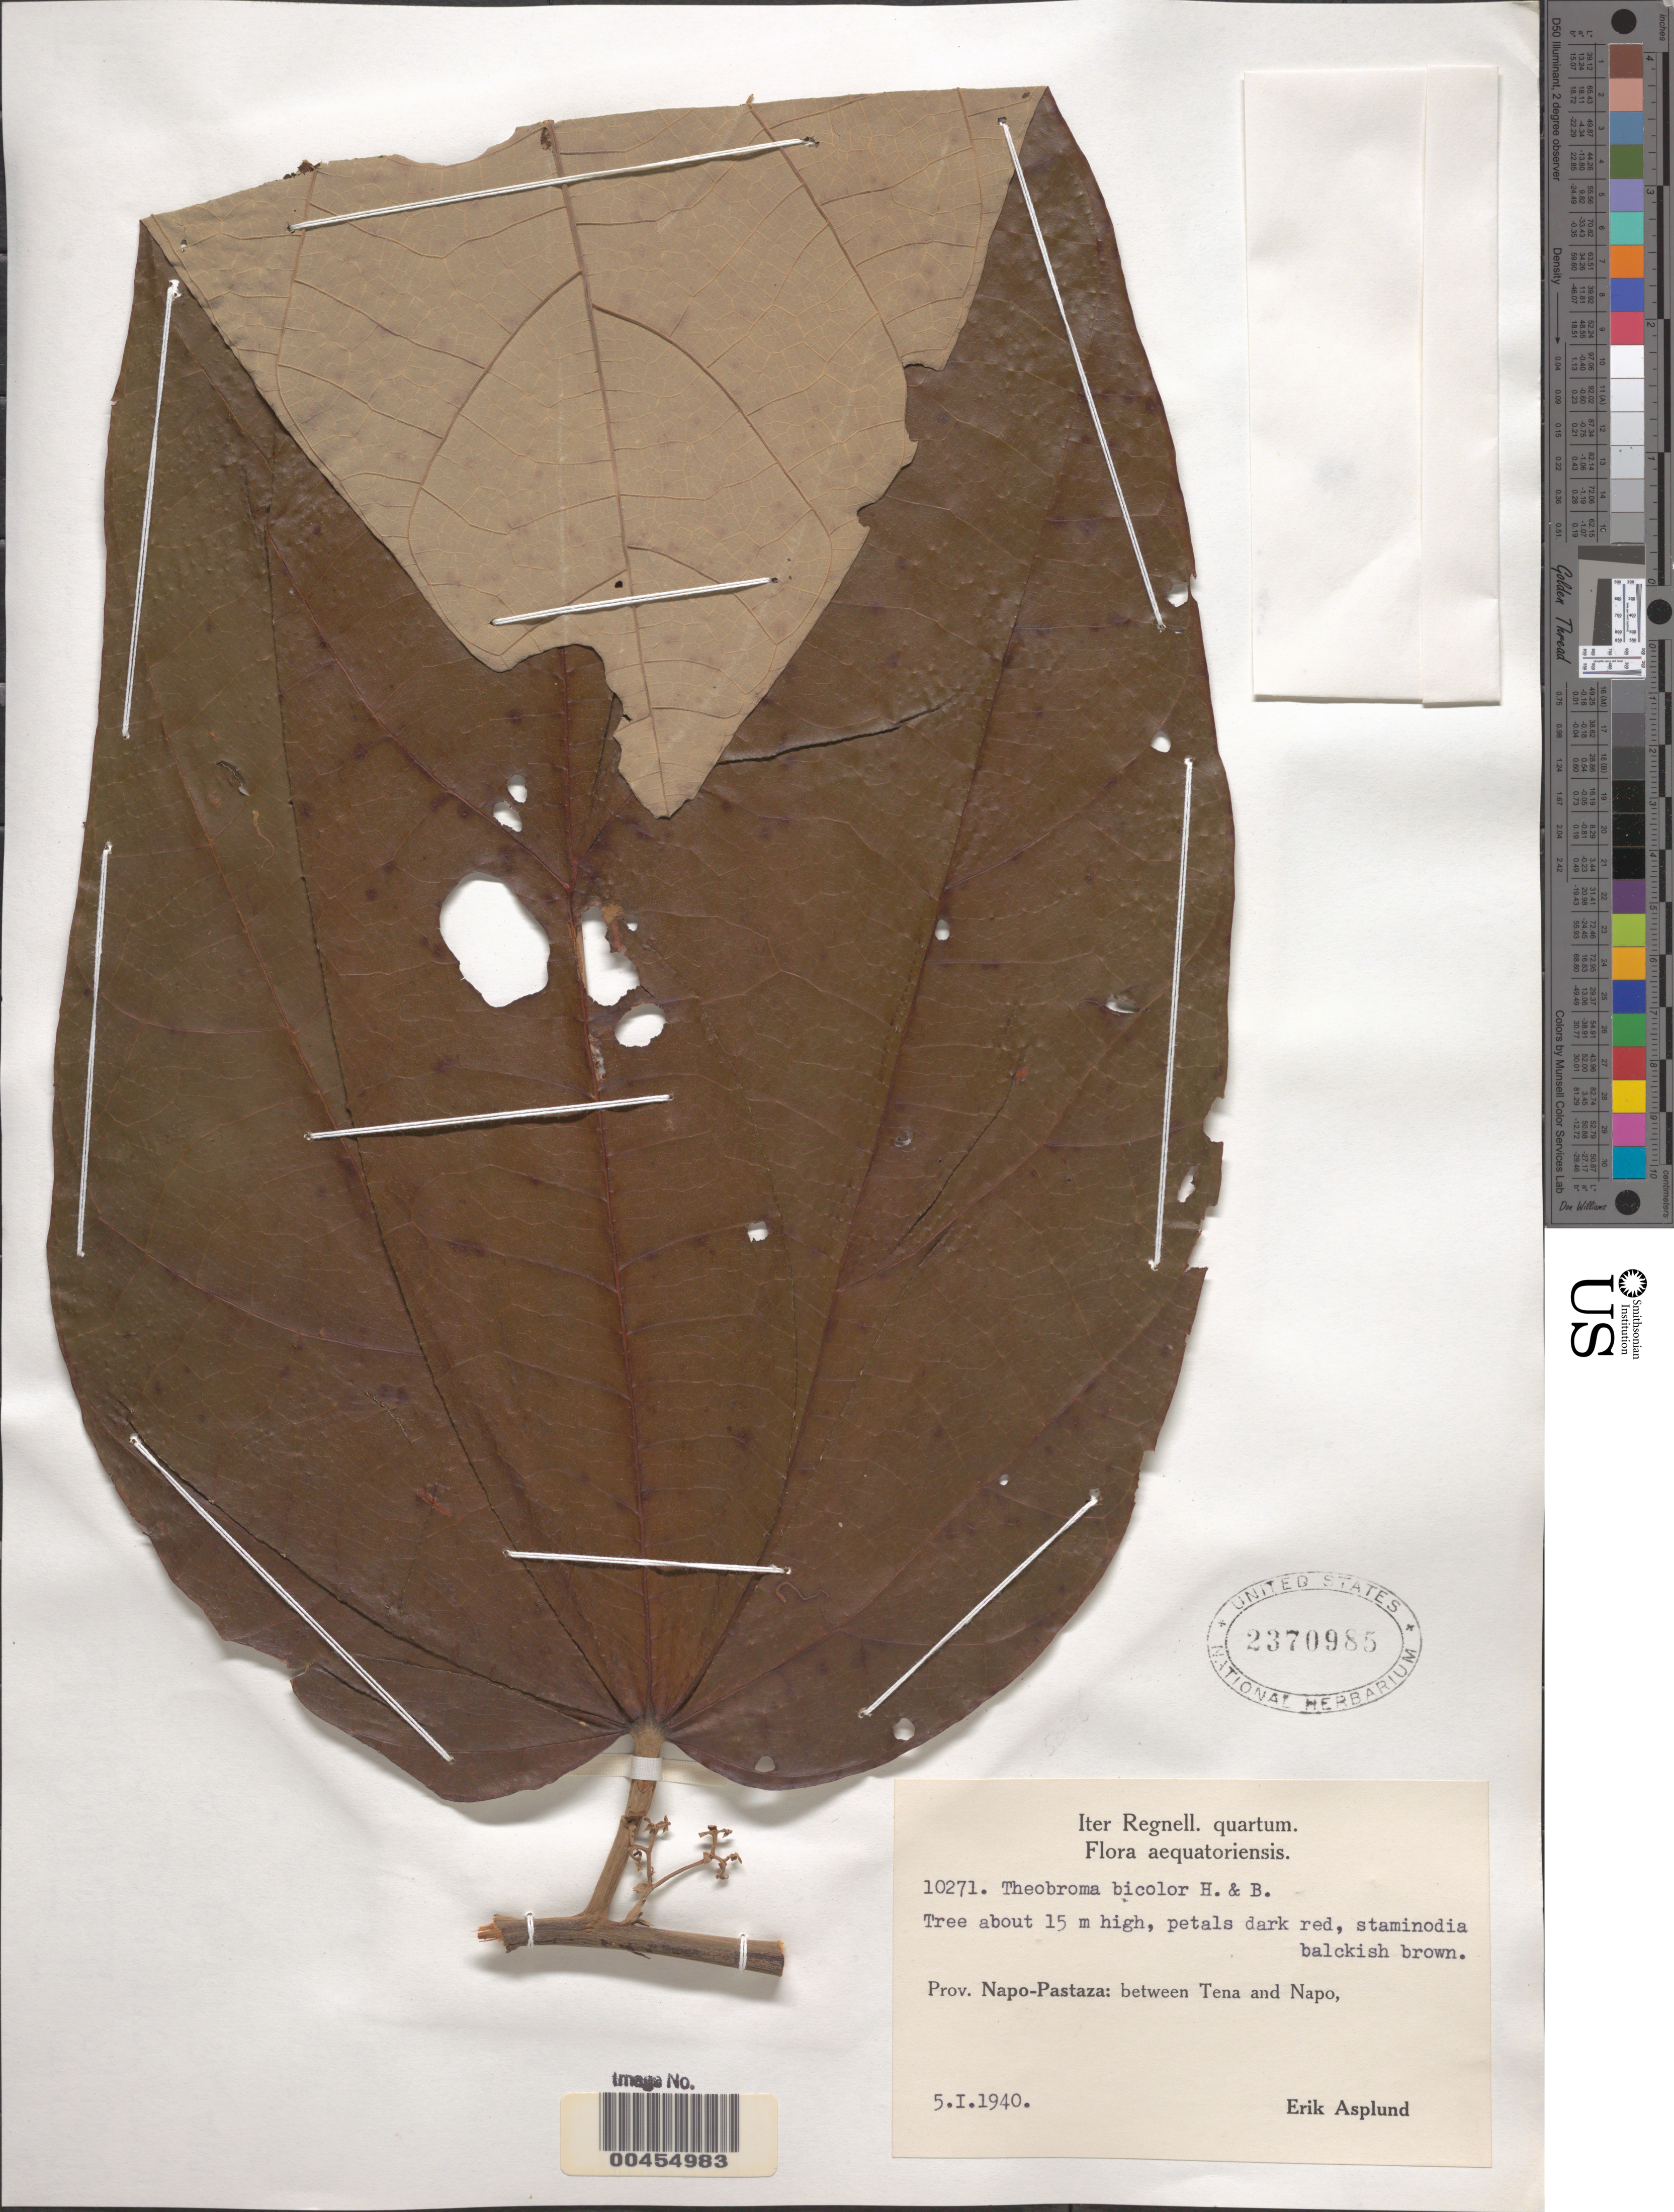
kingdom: Plantae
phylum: Tracheophyta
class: Magnoliopsida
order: Malvales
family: Malvaceae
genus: Theobroma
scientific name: Theobroma bicolor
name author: Bonpl.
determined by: Dorr, L. J., (BOT), Smithsonian Institution - National Museum of Natural History (UNITED STATES)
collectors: E. Asplund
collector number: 10271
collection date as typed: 05 Jan 1940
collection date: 1940-01-05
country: Ecuador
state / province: Napo / Pastaza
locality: between Tena and Napo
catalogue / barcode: US 2370985